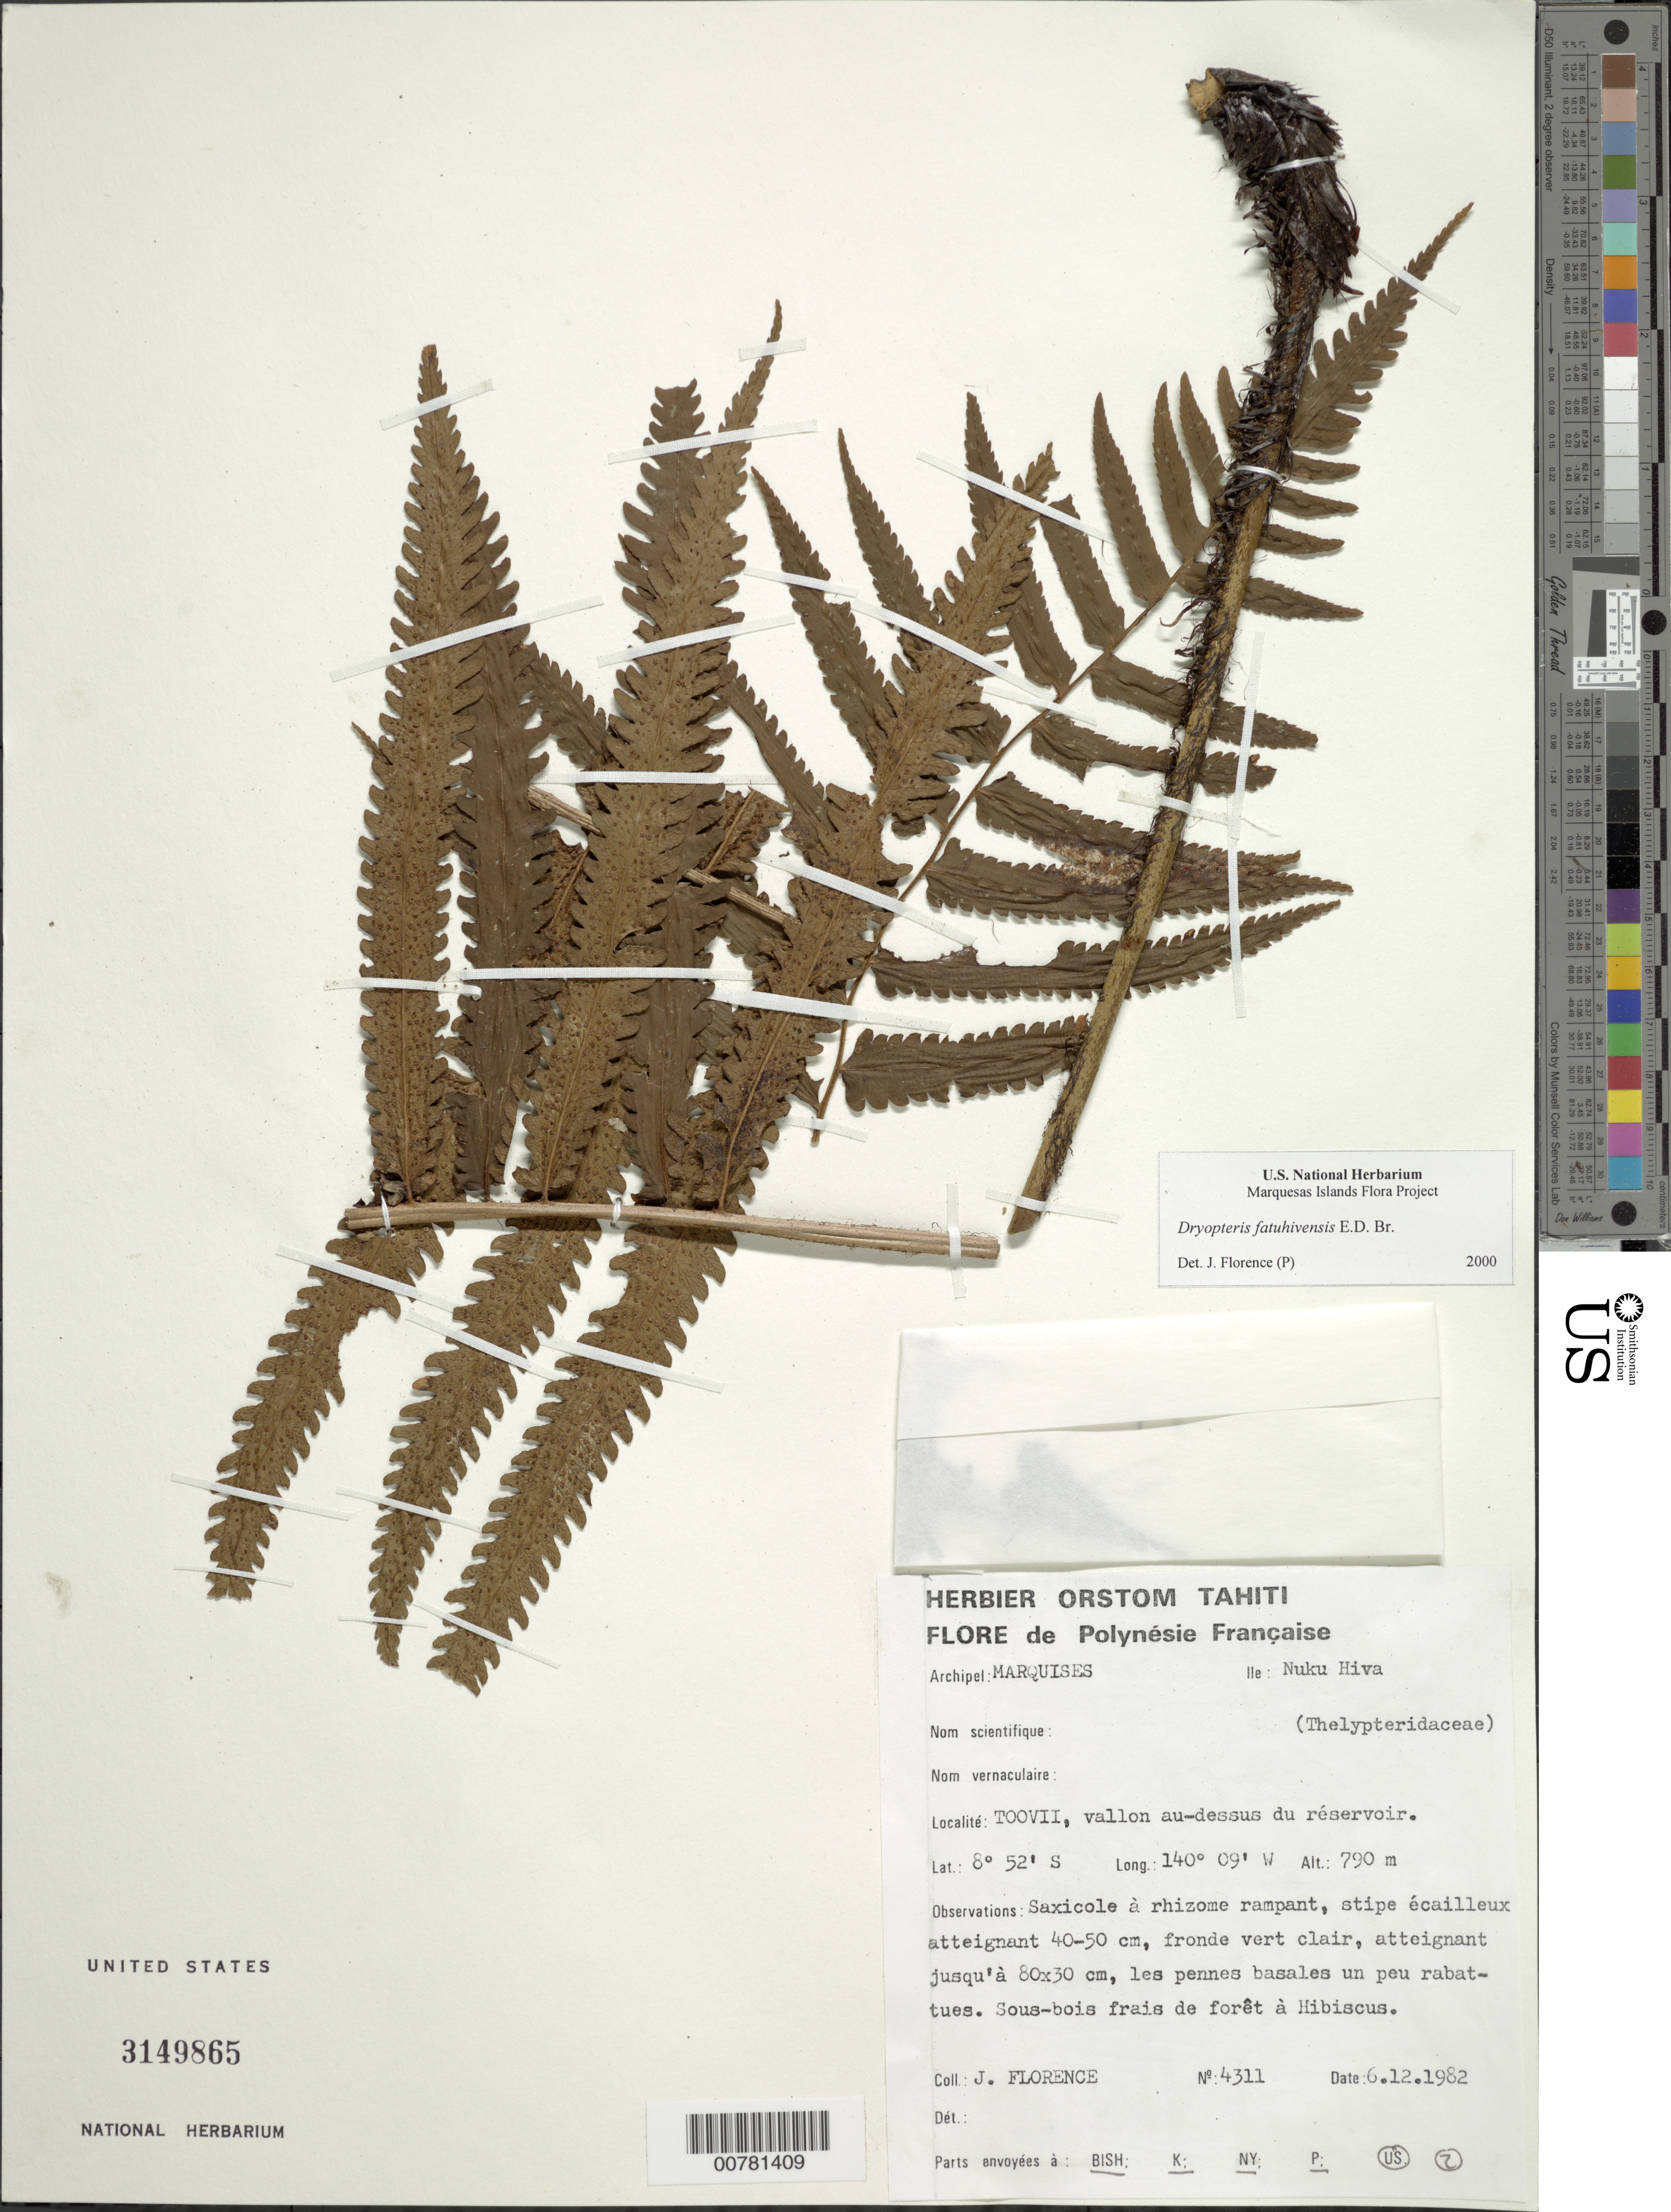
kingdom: Plantae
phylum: Tracheophyta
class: Polypodiopsida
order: Polypodiales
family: Dryopteridaceae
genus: Dryopteris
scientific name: Dryopteris fatuhivensis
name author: E.D. Br.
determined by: Florence, J.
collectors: J. Florence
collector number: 4311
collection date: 1982-12-06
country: French Polynesia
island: Nuku Hiva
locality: Toovii, vallon au-dessus du réservoir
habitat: Sous-bois frais de forêt à Hibiscus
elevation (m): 790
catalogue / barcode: US 3149865